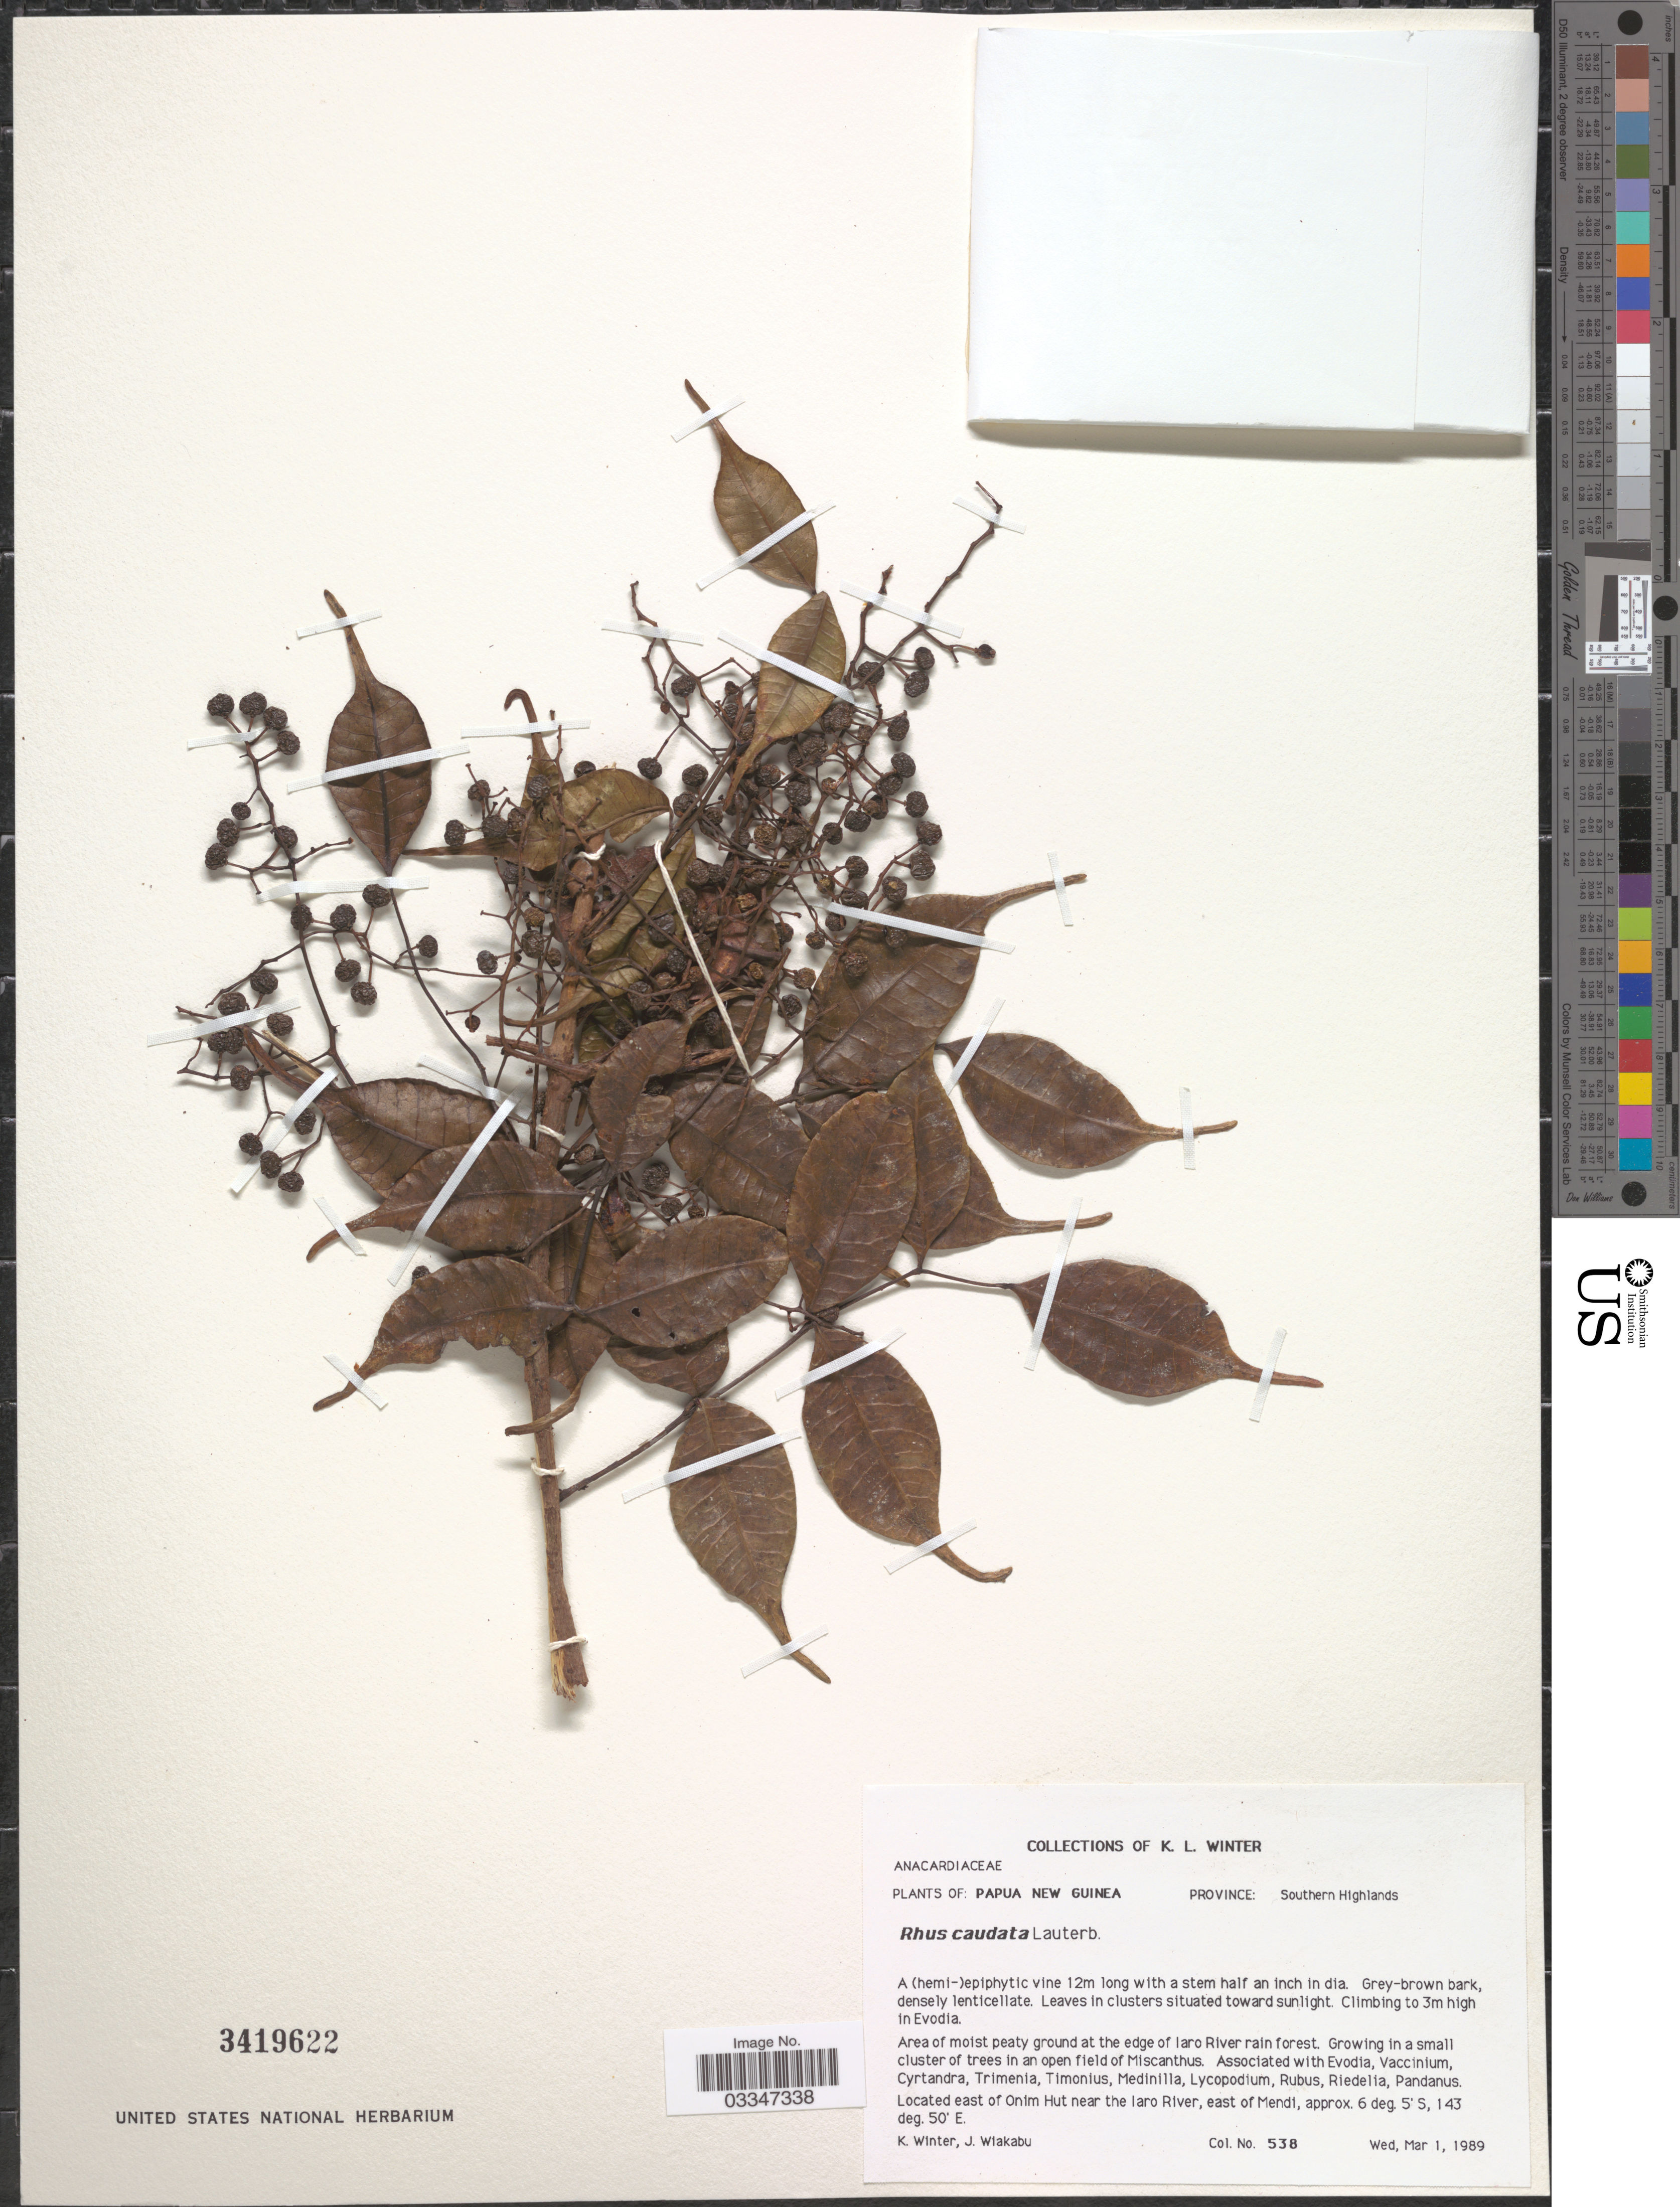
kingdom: Plantae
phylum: Tracheophyta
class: Magnoliopsida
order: Sapindales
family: Anacardiaceae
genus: Toxicodendron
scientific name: Toxicodendron dalyanum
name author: J.D. Mitch. et al.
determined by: Mitchell, John D.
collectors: K. Winter & J. Wiakabu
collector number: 538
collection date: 1989-03-01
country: Papua New Guinea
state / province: Southern Highlands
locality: East of Onim Hut near the Iaro River, east of Mendi.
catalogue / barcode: US 3419622